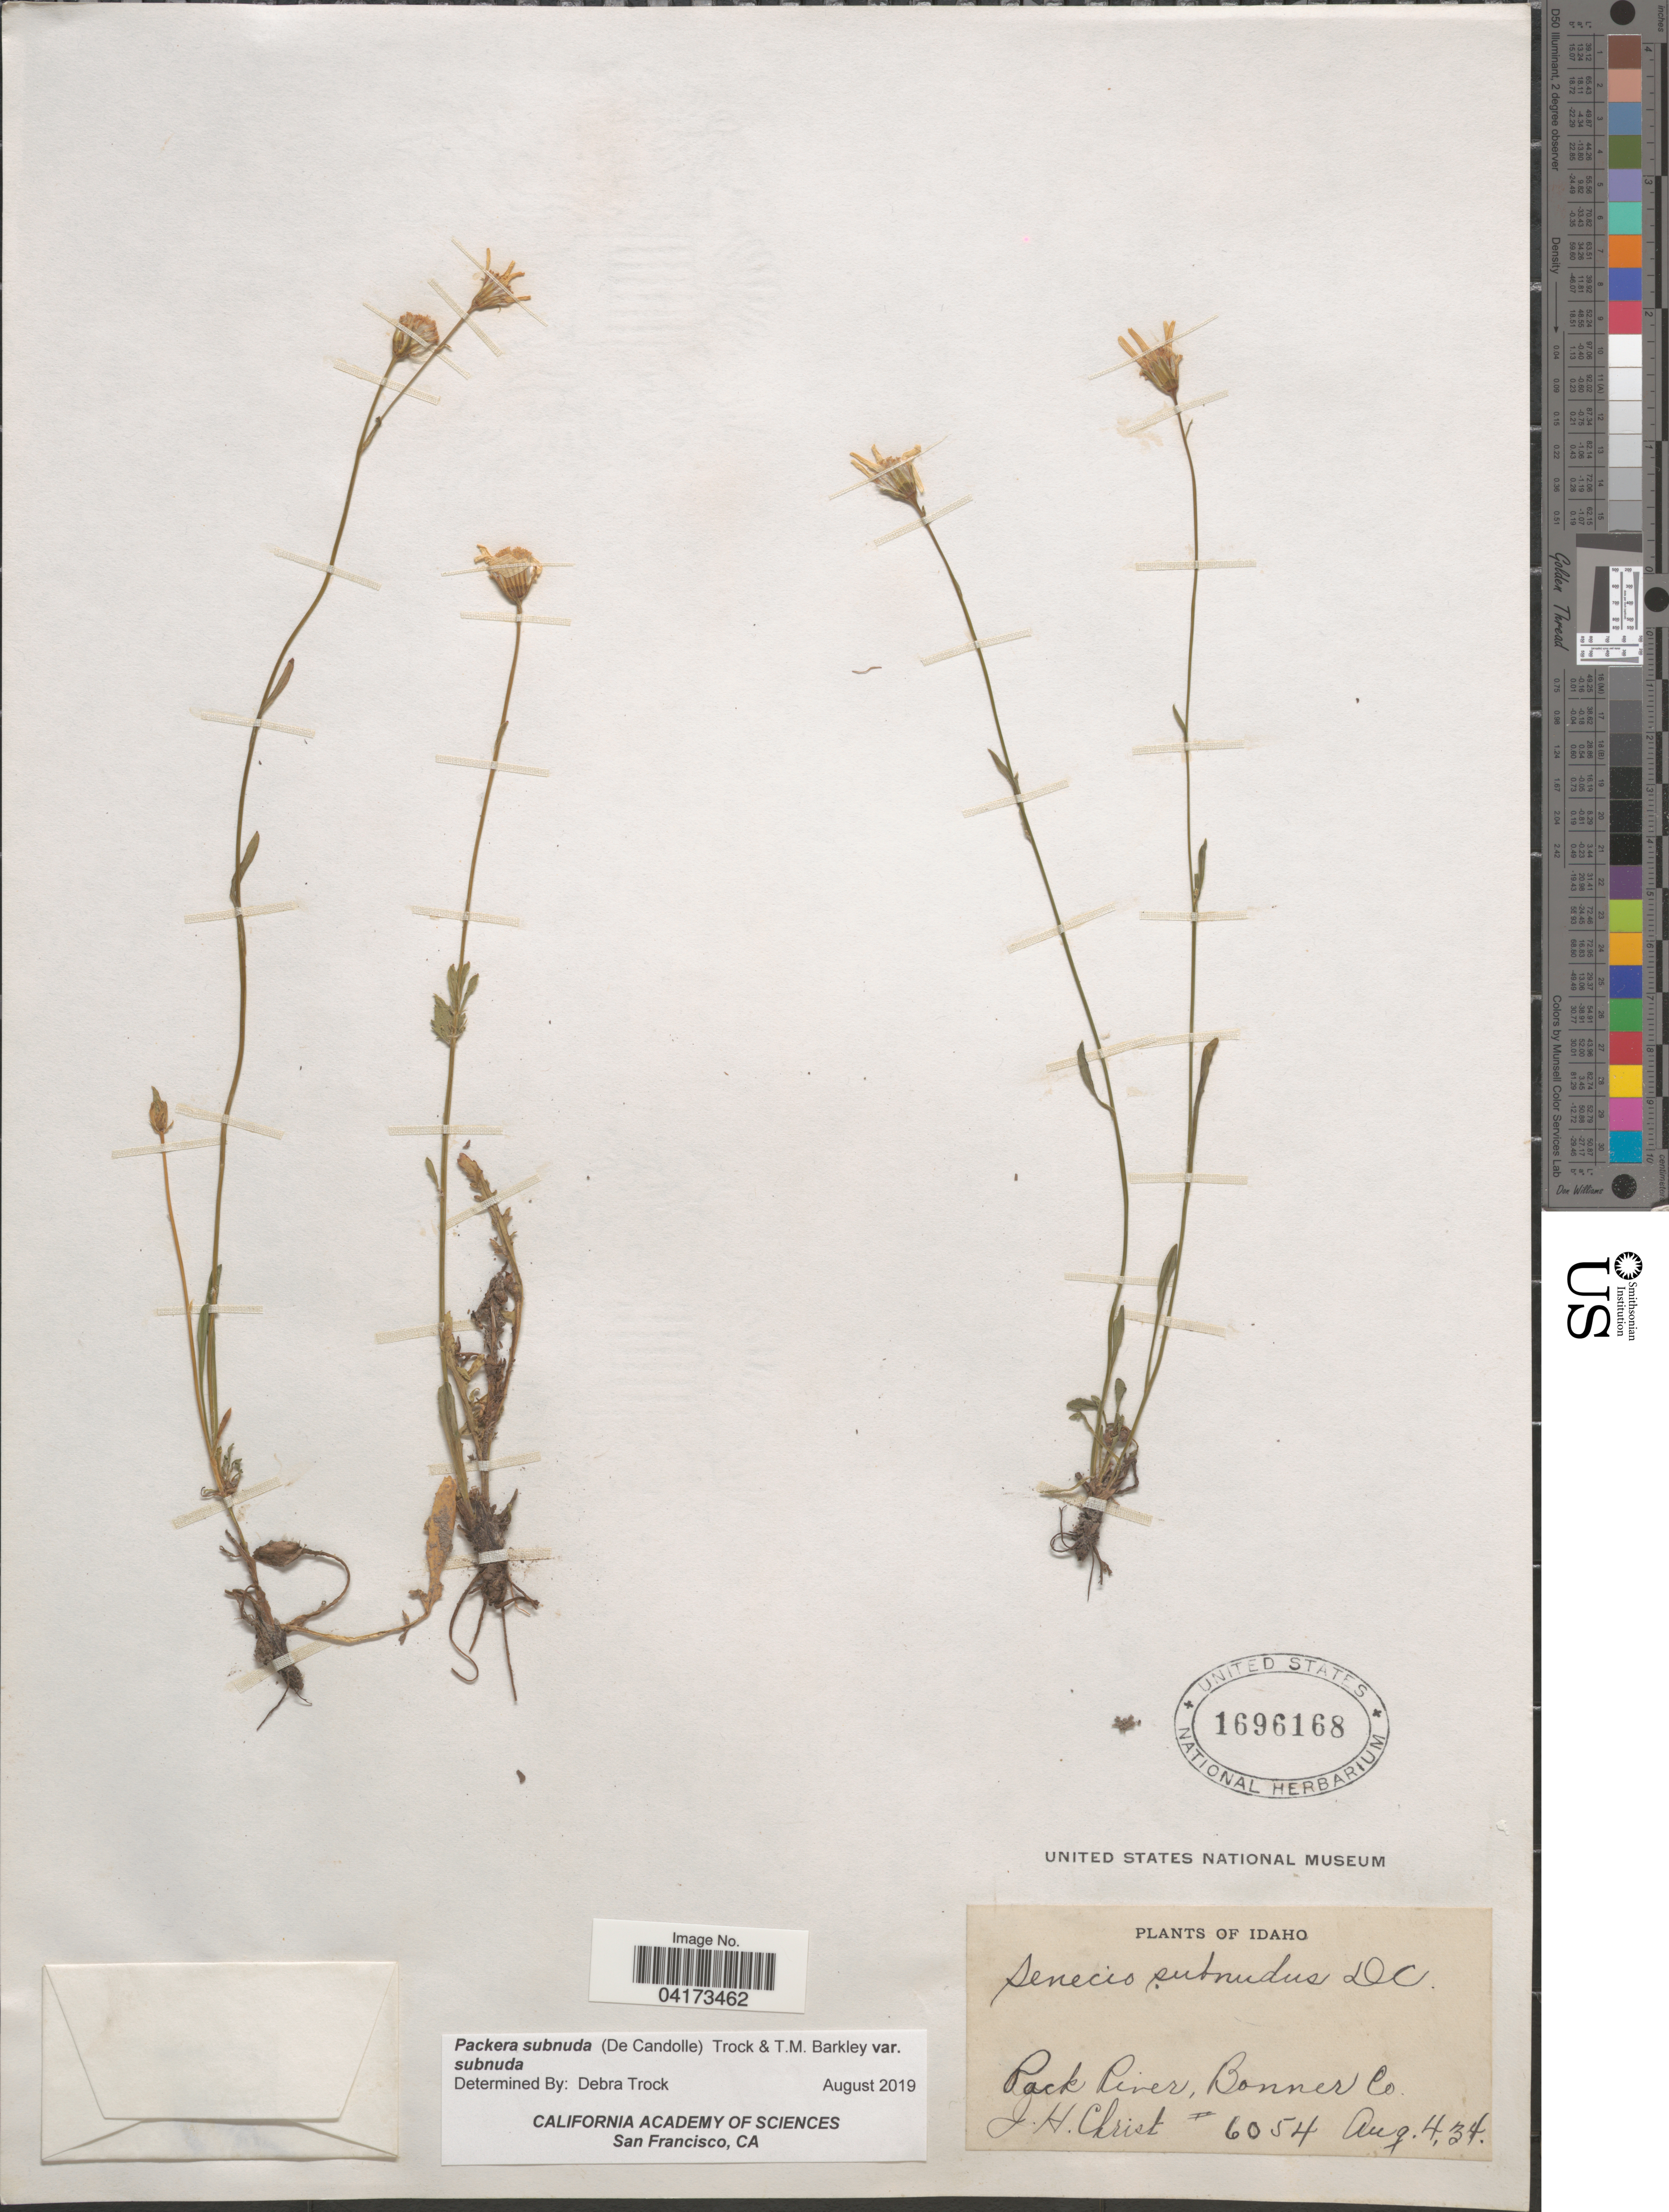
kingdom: Plantae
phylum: Tracheophyta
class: Magnoliopsida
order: Asterales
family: Asteraceae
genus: Packera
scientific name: Packera subnuda var. subnuda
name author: (DC.) Trock & T.M. Barkley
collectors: J. H. Christ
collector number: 6054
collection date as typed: Transcribed d/m/y: 4/8/34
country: United States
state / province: Idaho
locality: Rock River, Bonner Co.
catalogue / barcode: US 1696168